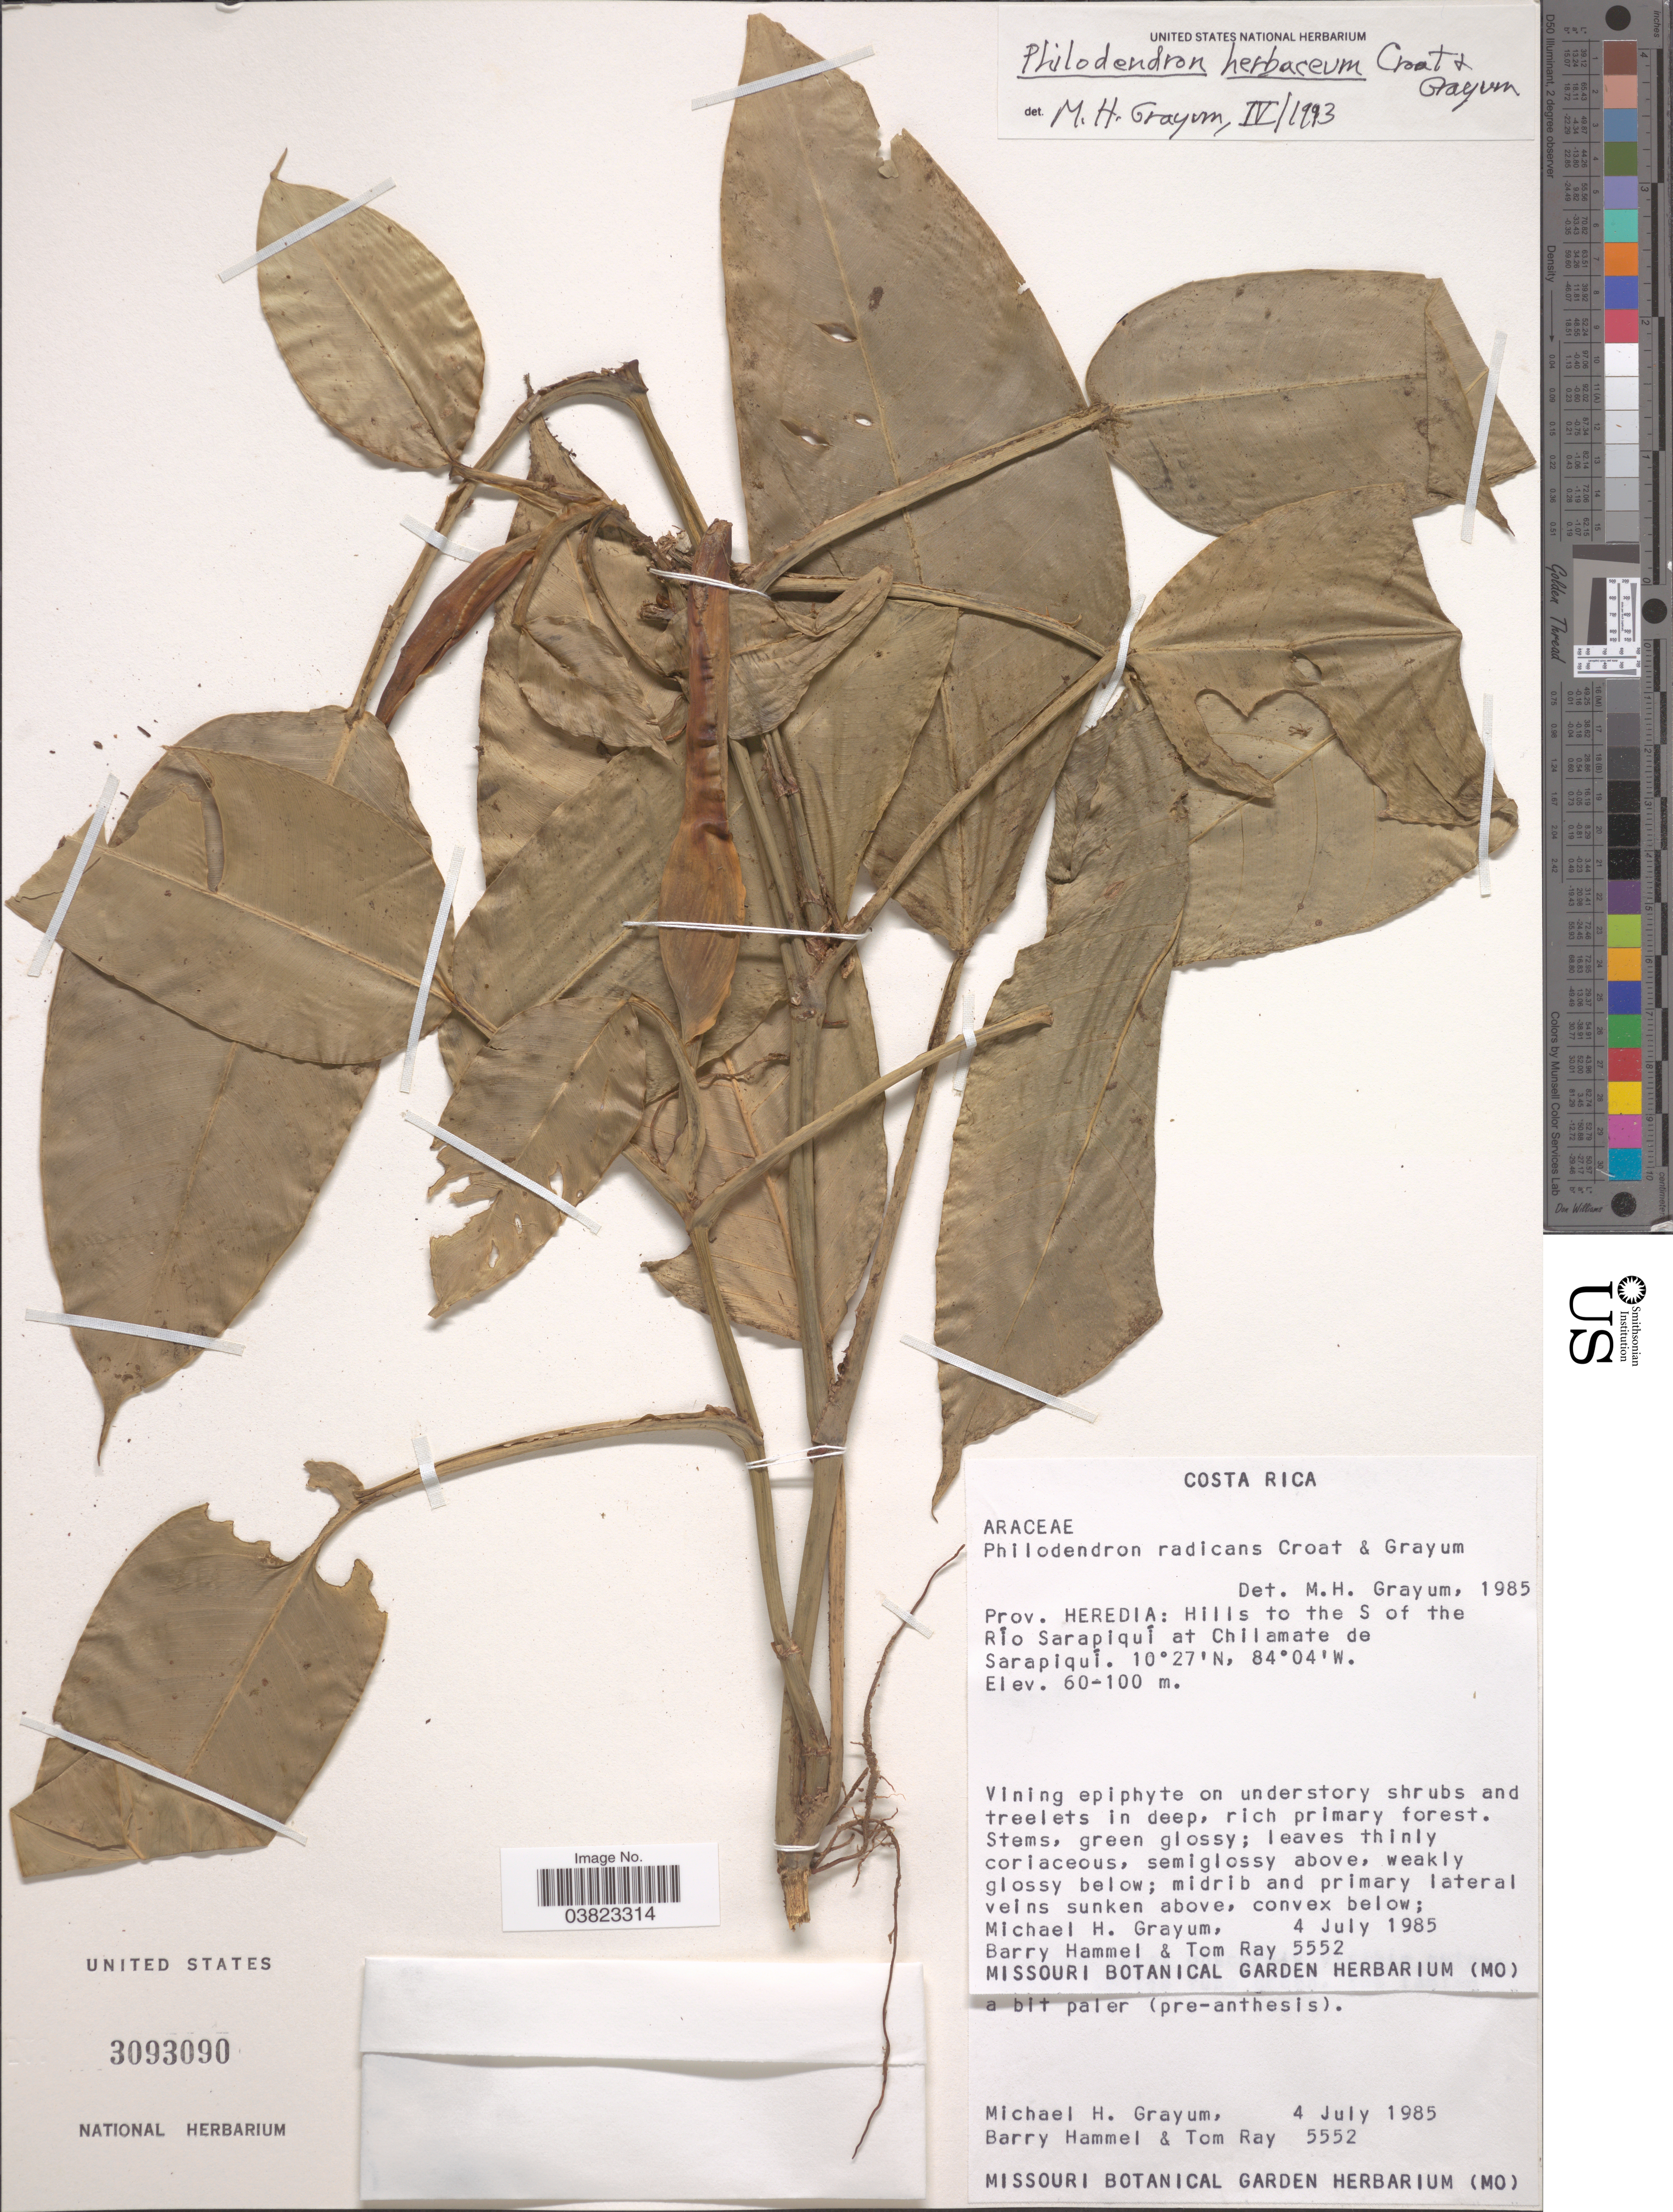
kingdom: Plantae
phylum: Tracheophyta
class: Liliopsida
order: Alismatales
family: Araceae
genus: Philodendron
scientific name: Philodendron herbaceum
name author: Croat & Grayum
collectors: M. H. Grayum, B. Hammel & T. Ray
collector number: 5552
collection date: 1985-07-04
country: Costa Rica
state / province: Heredia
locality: Hills to the S of the Río Sarapiquí at Chilamate de Sarapiquí.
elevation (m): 60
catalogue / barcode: US 3093090